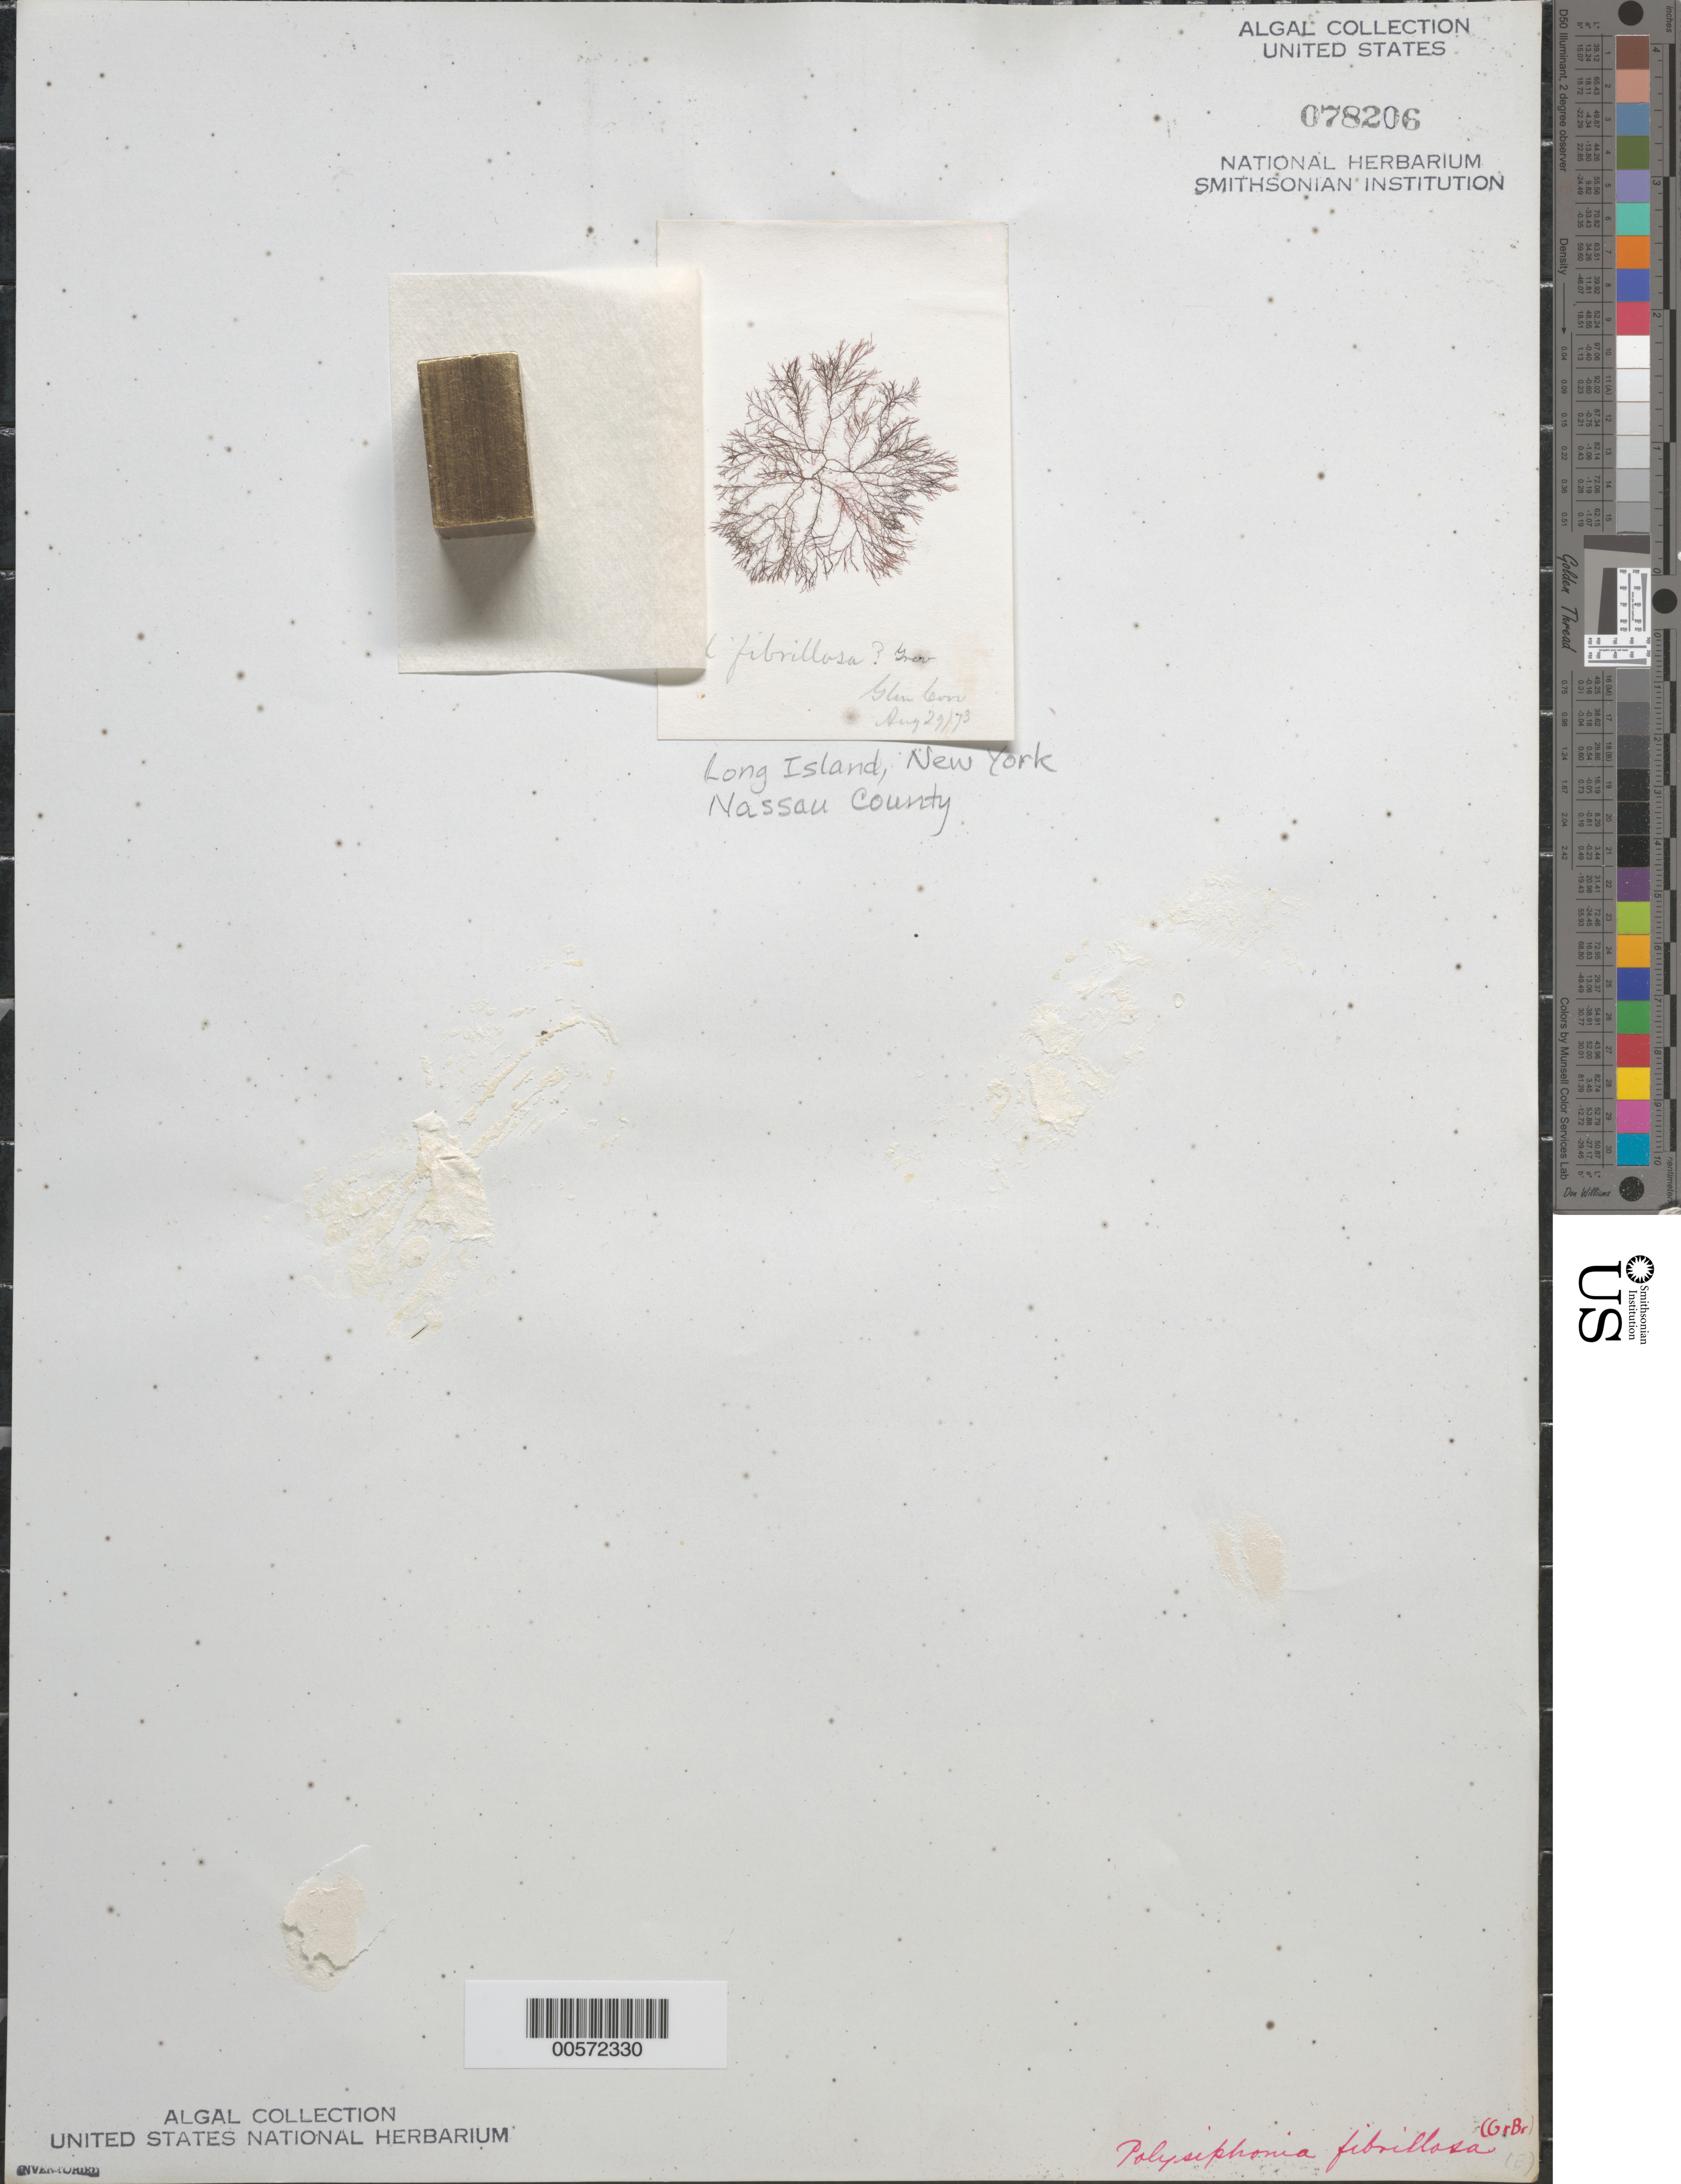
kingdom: Plantae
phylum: Rhodophyta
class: Florideophyceae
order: Ceramiales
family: Rhodomelaceae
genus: Leptosiphonia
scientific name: Leptosiphonia fibrillosa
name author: (C. Agardh) Savoie & G.W. Saunders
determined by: Algae name updating Project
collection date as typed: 27 Aug 1873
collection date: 1873-08-27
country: United States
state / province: New York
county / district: Nassau County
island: Long Island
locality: Glen Cove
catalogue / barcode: US 78206